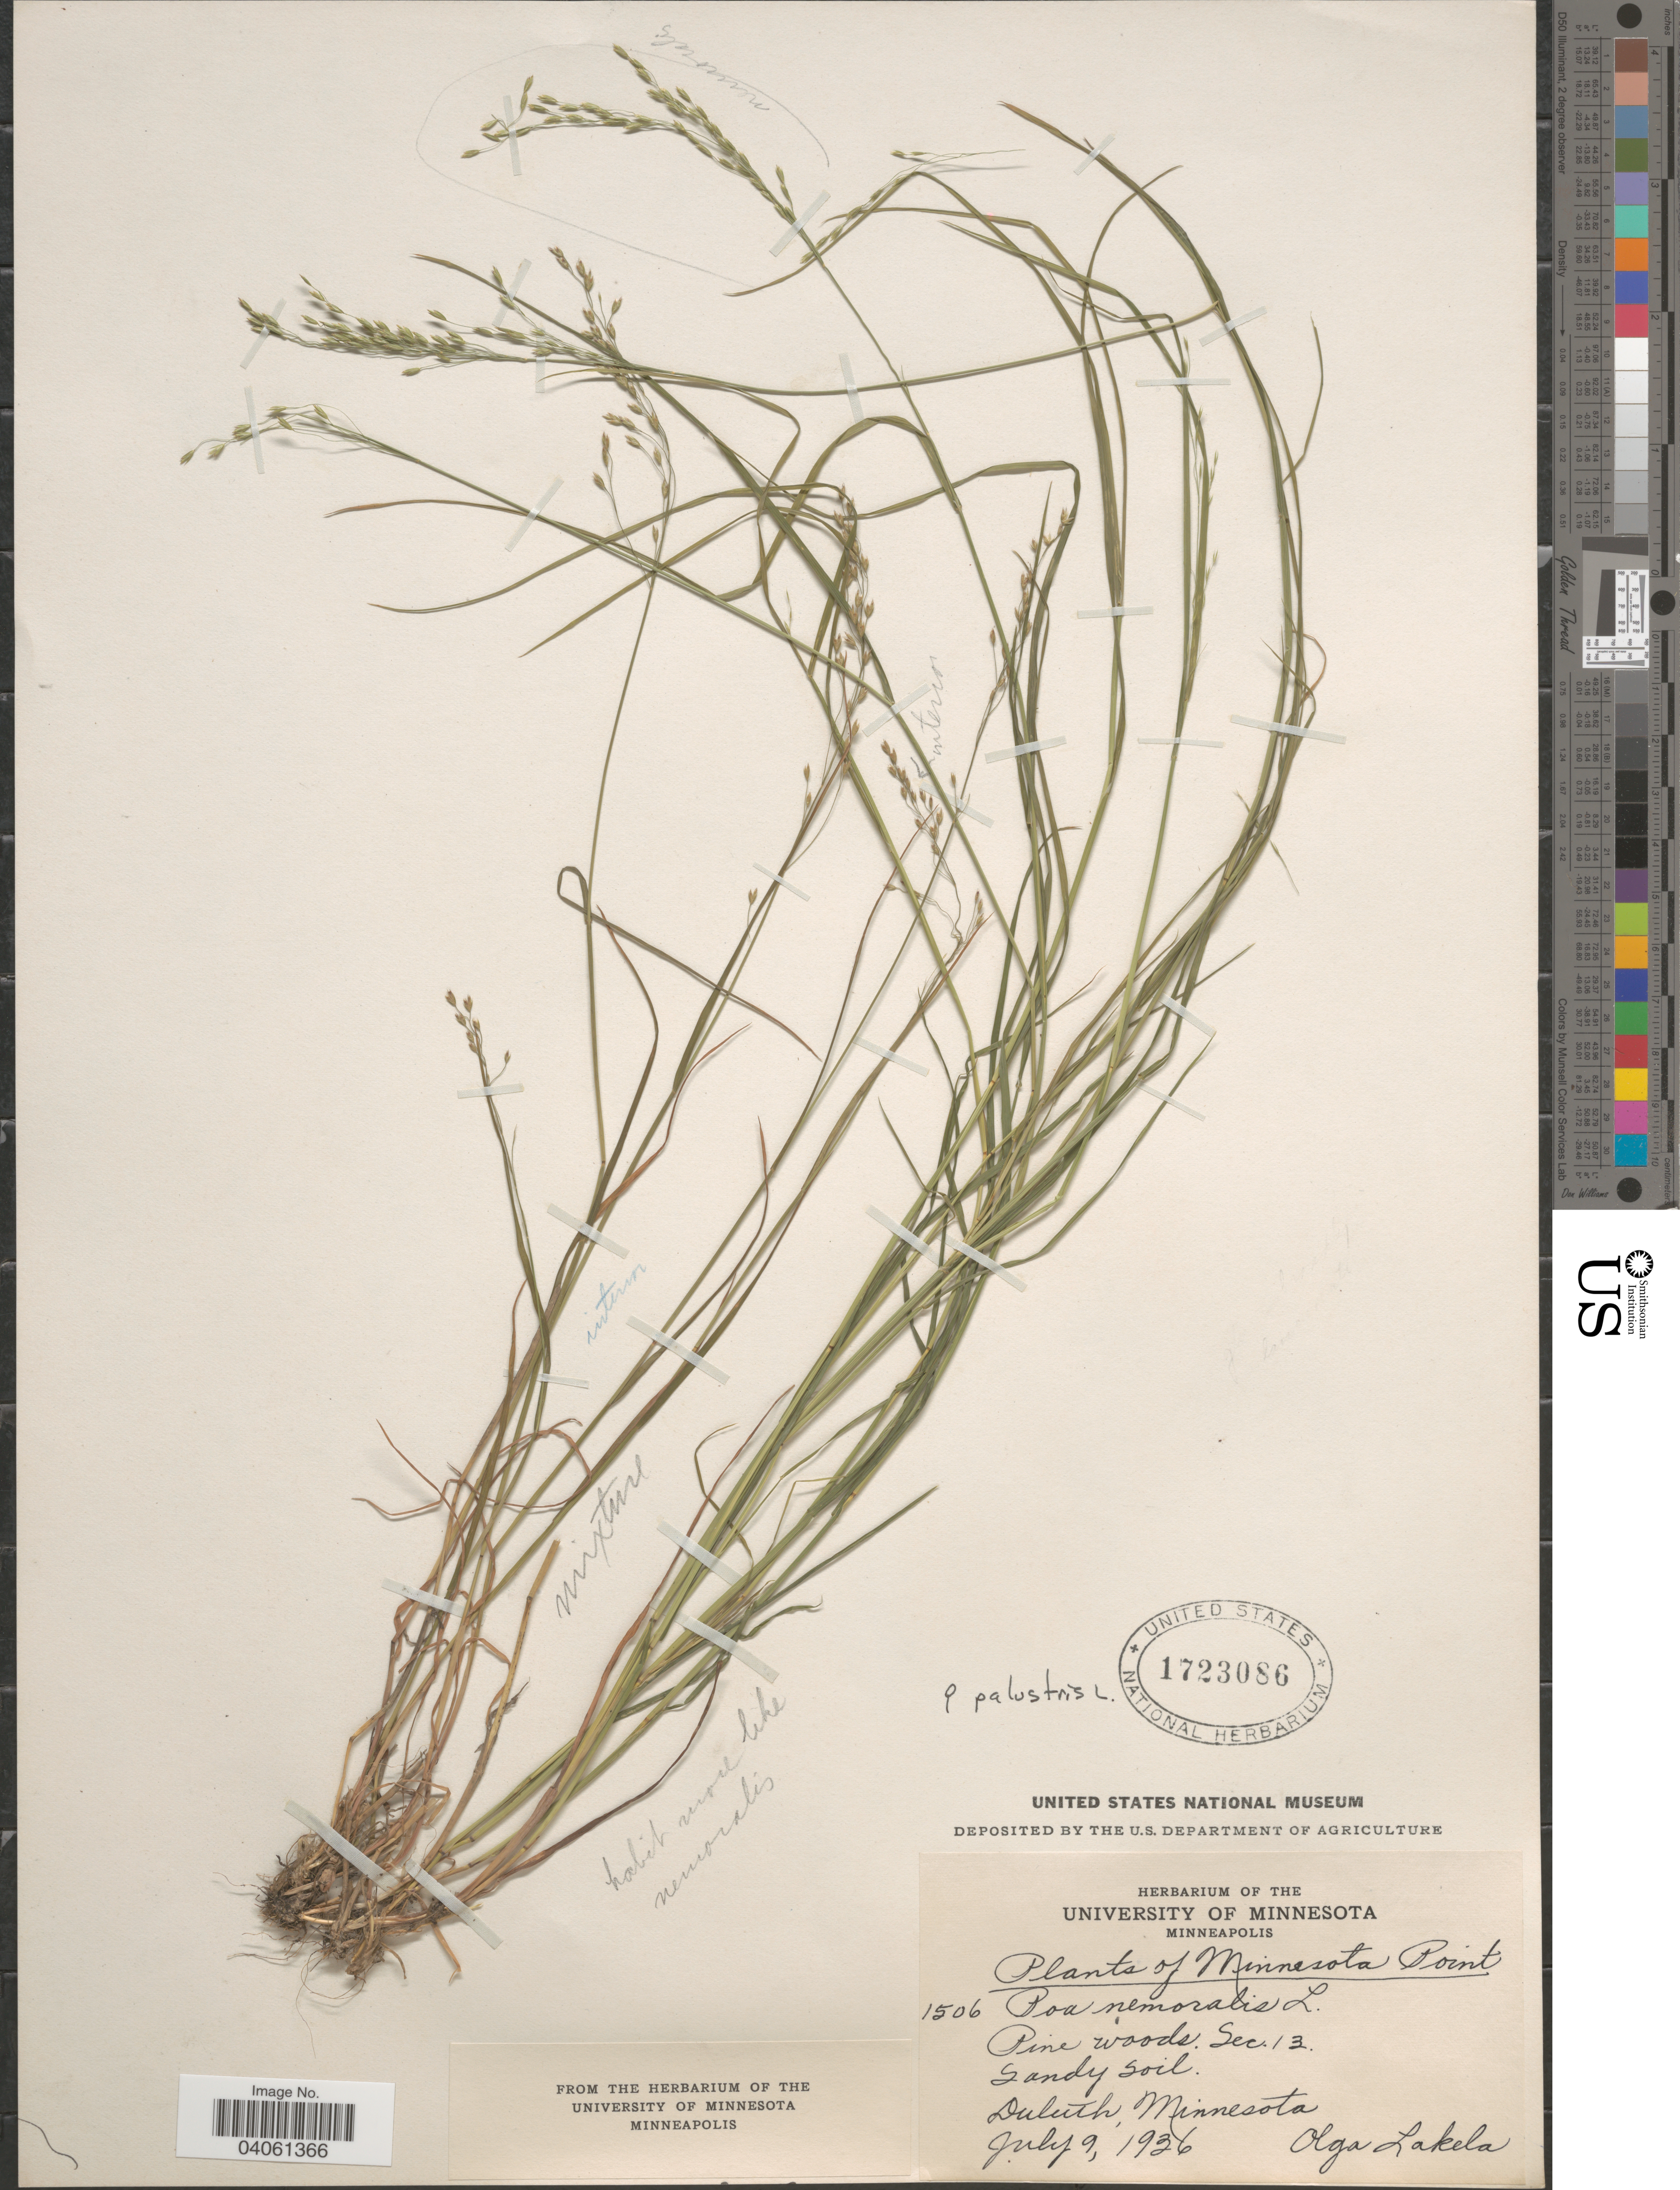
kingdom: Plantae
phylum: Tracheophyta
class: Liliopsida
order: Poales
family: Poaceae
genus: Poa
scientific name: Poa palustris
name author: L.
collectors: O. K. Lakela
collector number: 1506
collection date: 1936-07-09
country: United States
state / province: Minnesota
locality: Minnesota Point. Pine woods. Sec.13. Sandy soil. Duluth.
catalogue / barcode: US 1723086